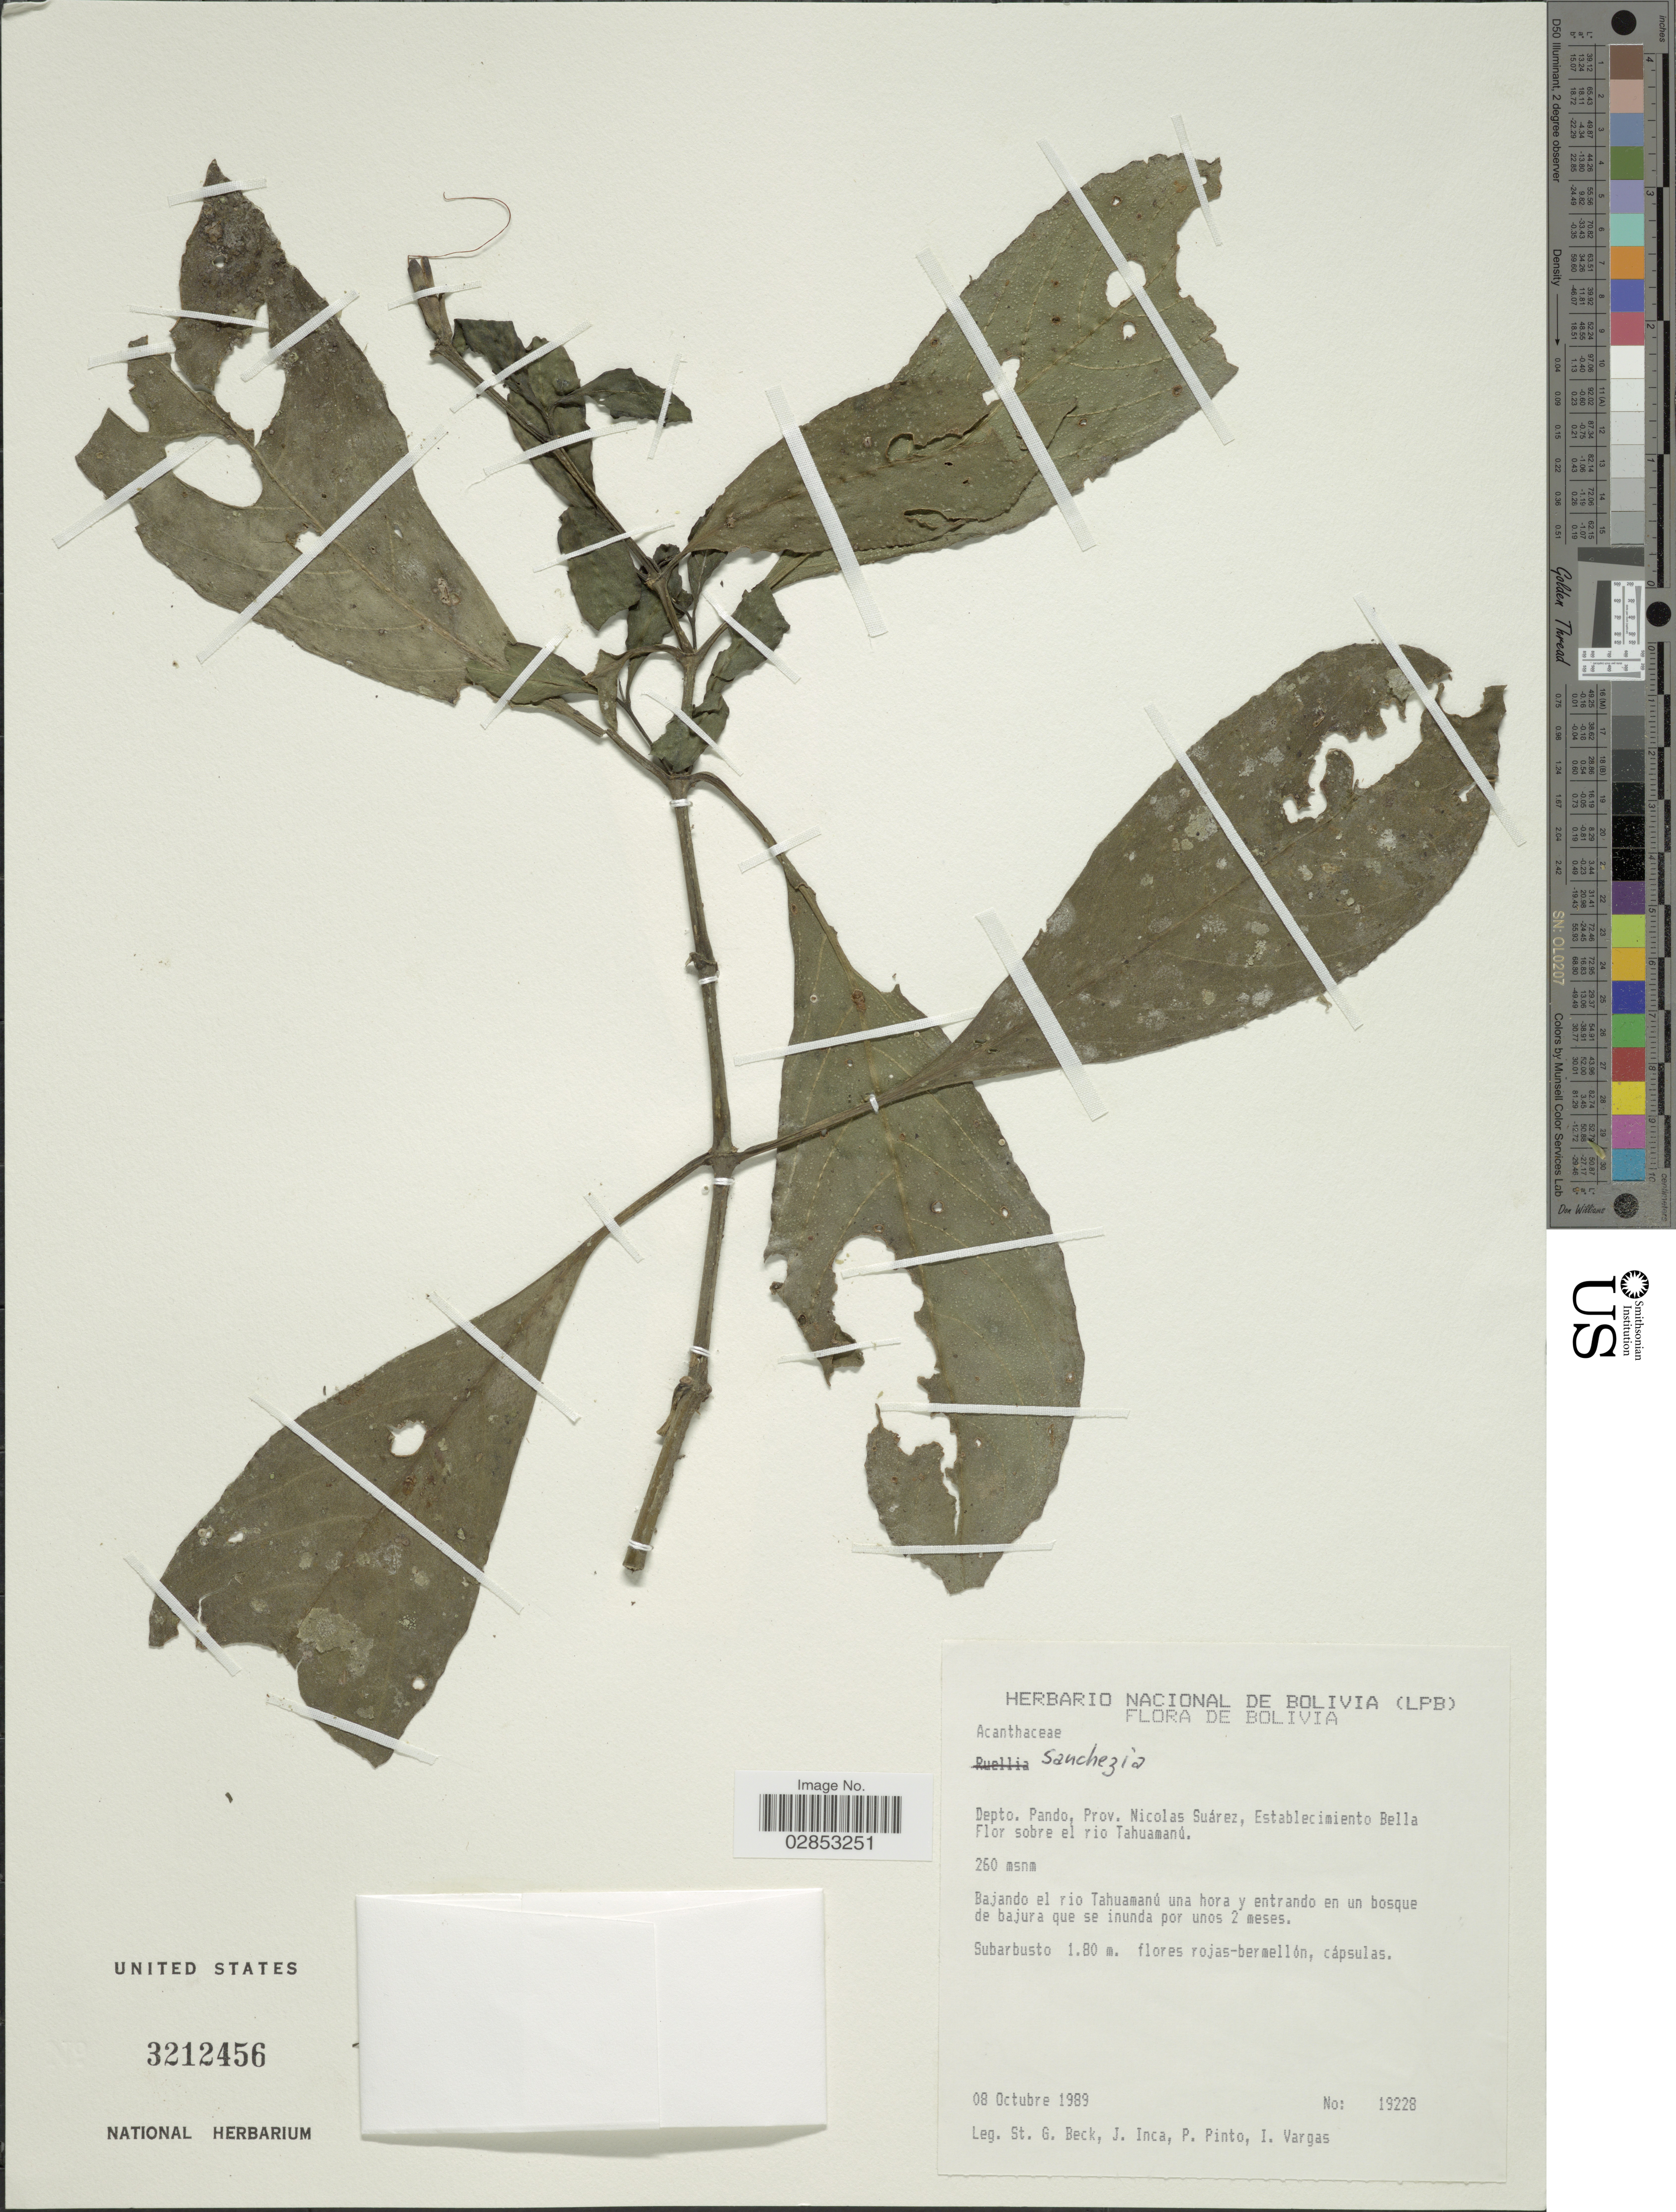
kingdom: Plantae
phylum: Tracheophyta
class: Magnoliopsida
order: Lamiales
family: Acanthaceae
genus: Sanchezia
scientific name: Sanchezia lispa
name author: Leonard & L.B. Sm.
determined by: Azevedo, Igor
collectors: S. G. Beck, J. Inca, P. Pinto & I. Vargas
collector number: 19228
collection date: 1989-10-08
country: Bolivia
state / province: Pando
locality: Depto. Pando, Prov. Nicolas Suárez, Establecimiento Bella Flor sobre el rio Tahuamanú, Bajando el rio Tahuamanú.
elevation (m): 260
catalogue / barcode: US 3212456